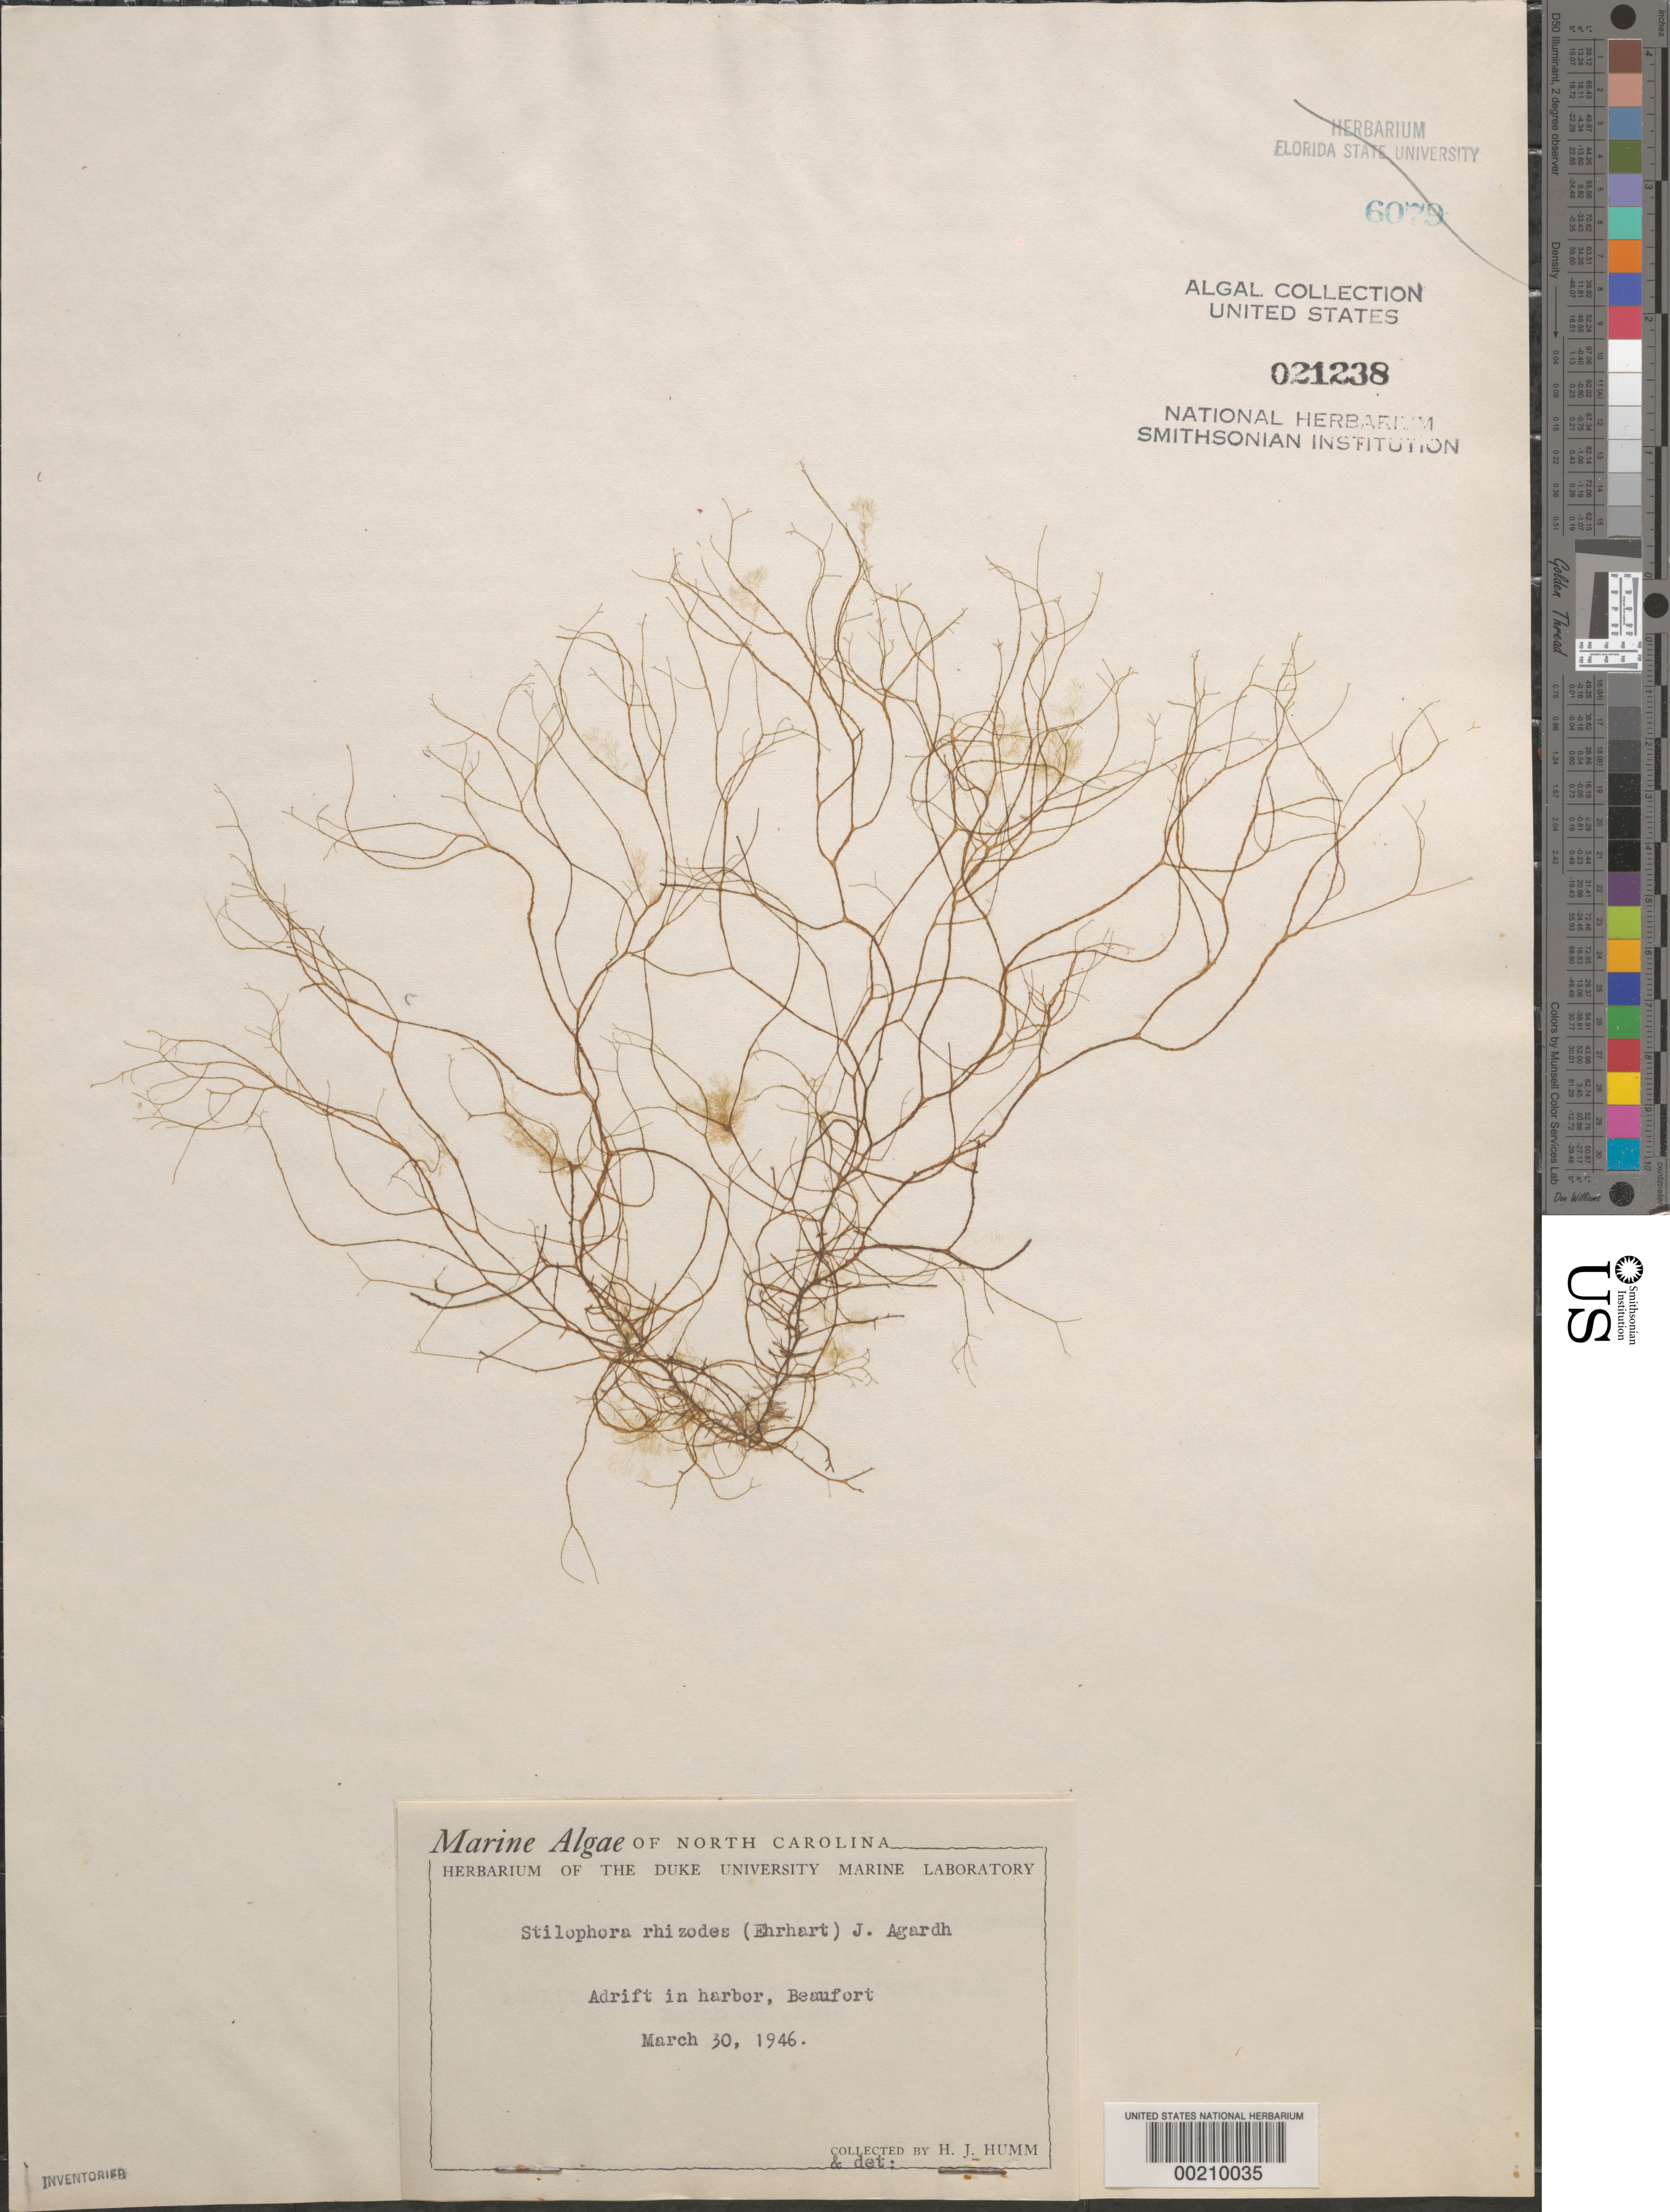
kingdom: Chromista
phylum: Ochrophyta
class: Phaeophyceae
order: Ectocarpales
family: Chordariaceae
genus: Stilophora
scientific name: Stilophora tenella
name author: (Esper) P.C. Silva in P.C. Silva et al.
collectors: H. J. Humm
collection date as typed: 30 Mar 1946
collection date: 1946-03-30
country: United States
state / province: North Carolina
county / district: Carteret County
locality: Beaufort Harbor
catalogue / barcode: US 21238